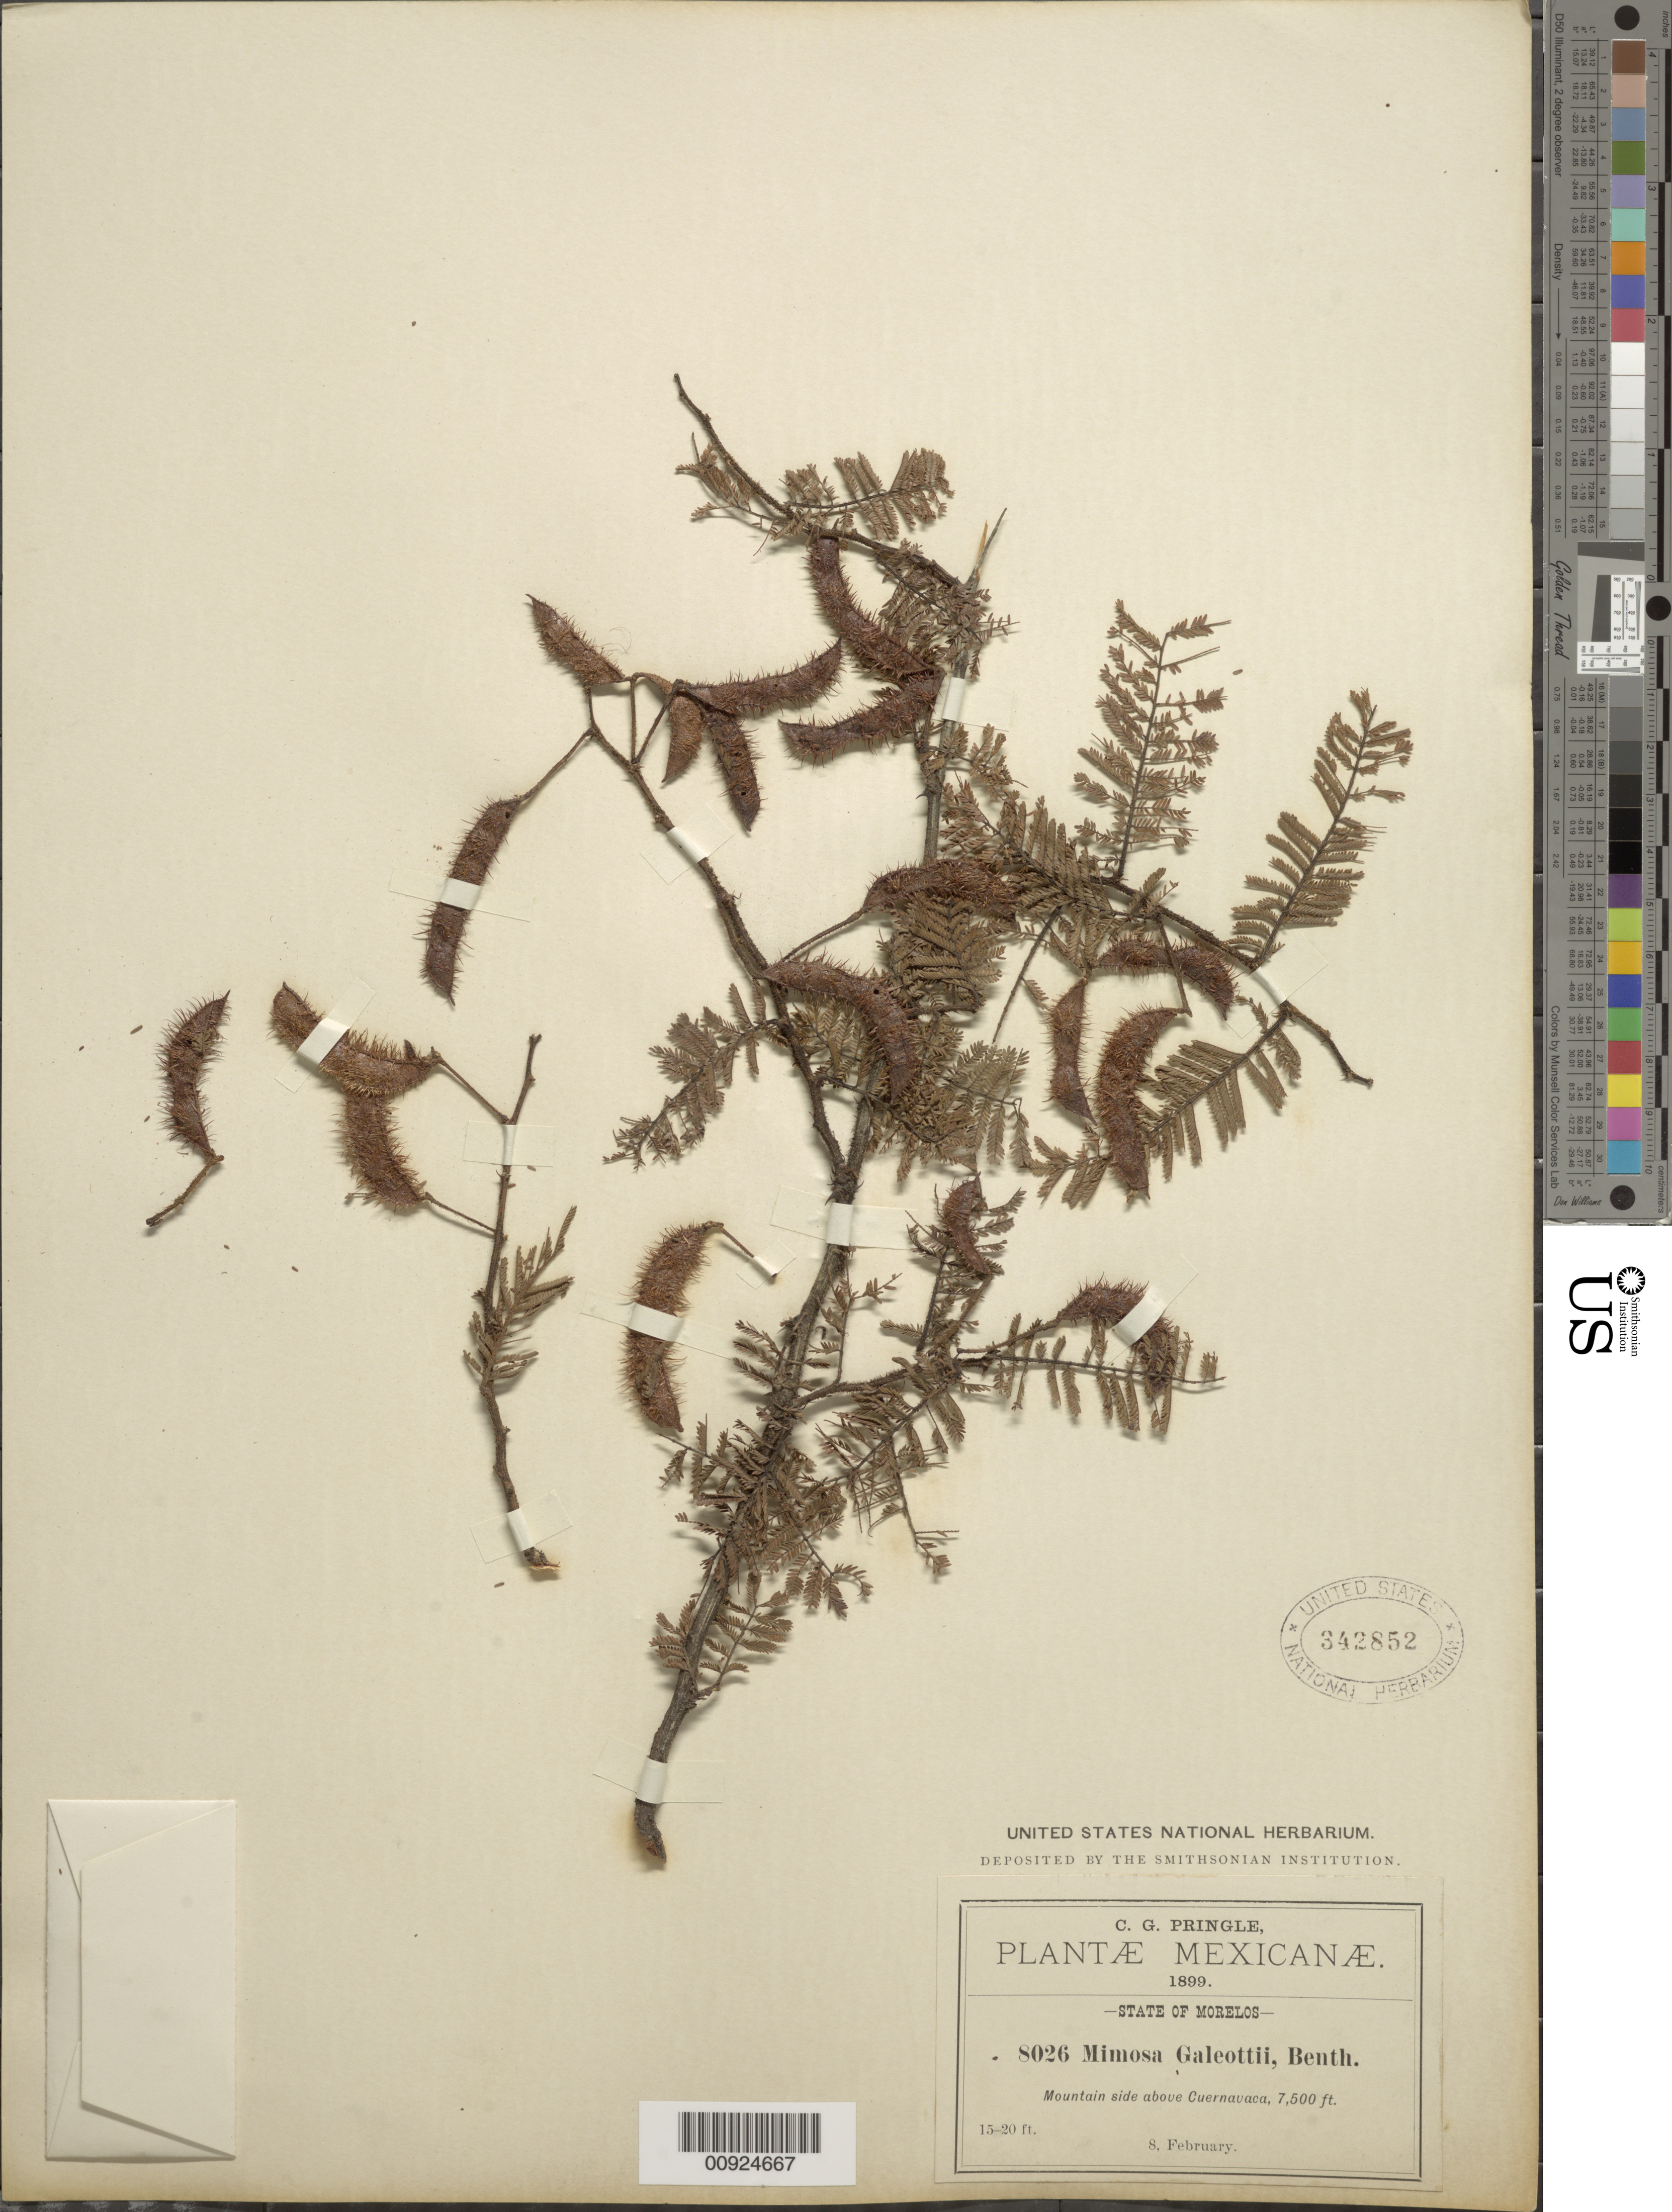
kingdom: Plantae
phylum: Tracheophyta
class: Magnoliopsida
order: Fabales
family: Fabaceae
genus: Mimosa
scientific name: Mimosa galeottii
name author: Benth.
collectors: C. G. Pringle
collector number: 8026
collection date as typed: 08 Feb 1899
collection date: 1899-02-08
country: Mexico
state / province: Morelos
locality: Above Cuernavaca, State of Morelos.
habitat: Mountain side.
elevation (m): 2286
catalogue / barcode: US 342852